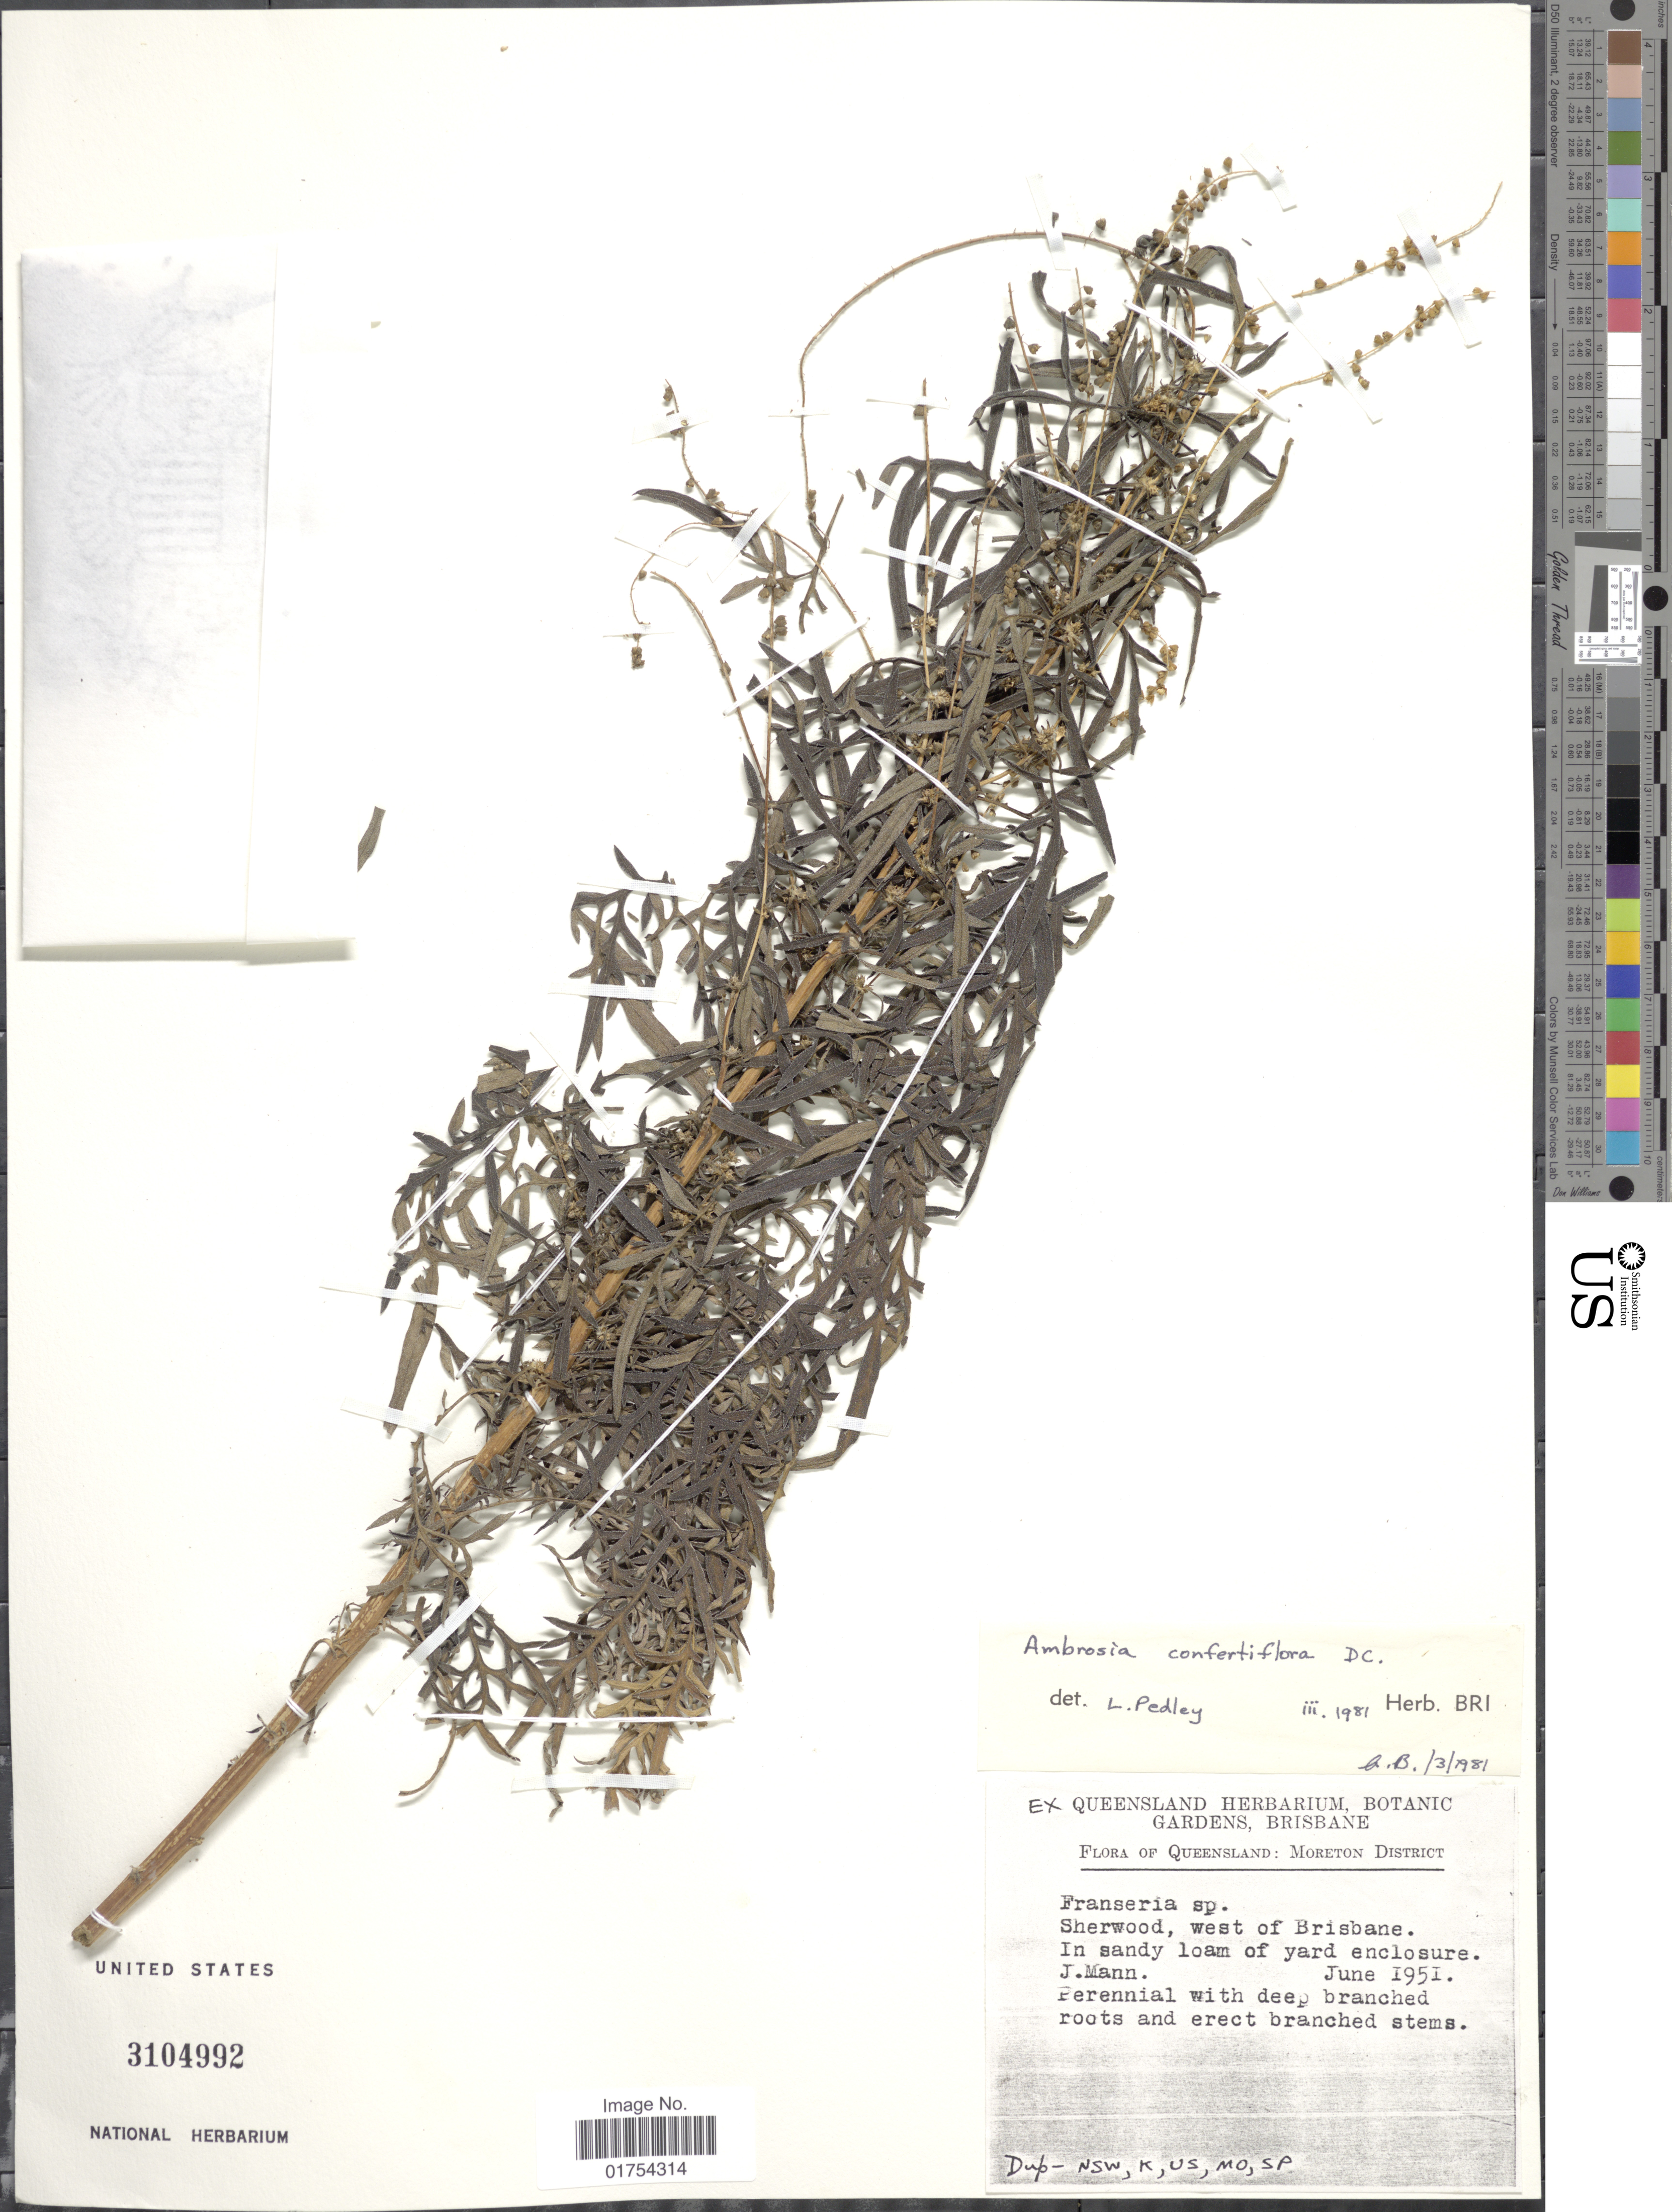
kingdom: Plantae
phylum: Tracheophyta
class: Magnoliopsida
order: Asterales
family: Asteraceae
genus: Ambrosia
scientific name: Ambrosia confertiflora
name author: DC.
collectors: J. Mann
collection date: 1951-06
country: Australia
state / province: Queensland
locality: Moreton District, Sherwood, west of Brisbane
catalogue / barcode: US 3104992